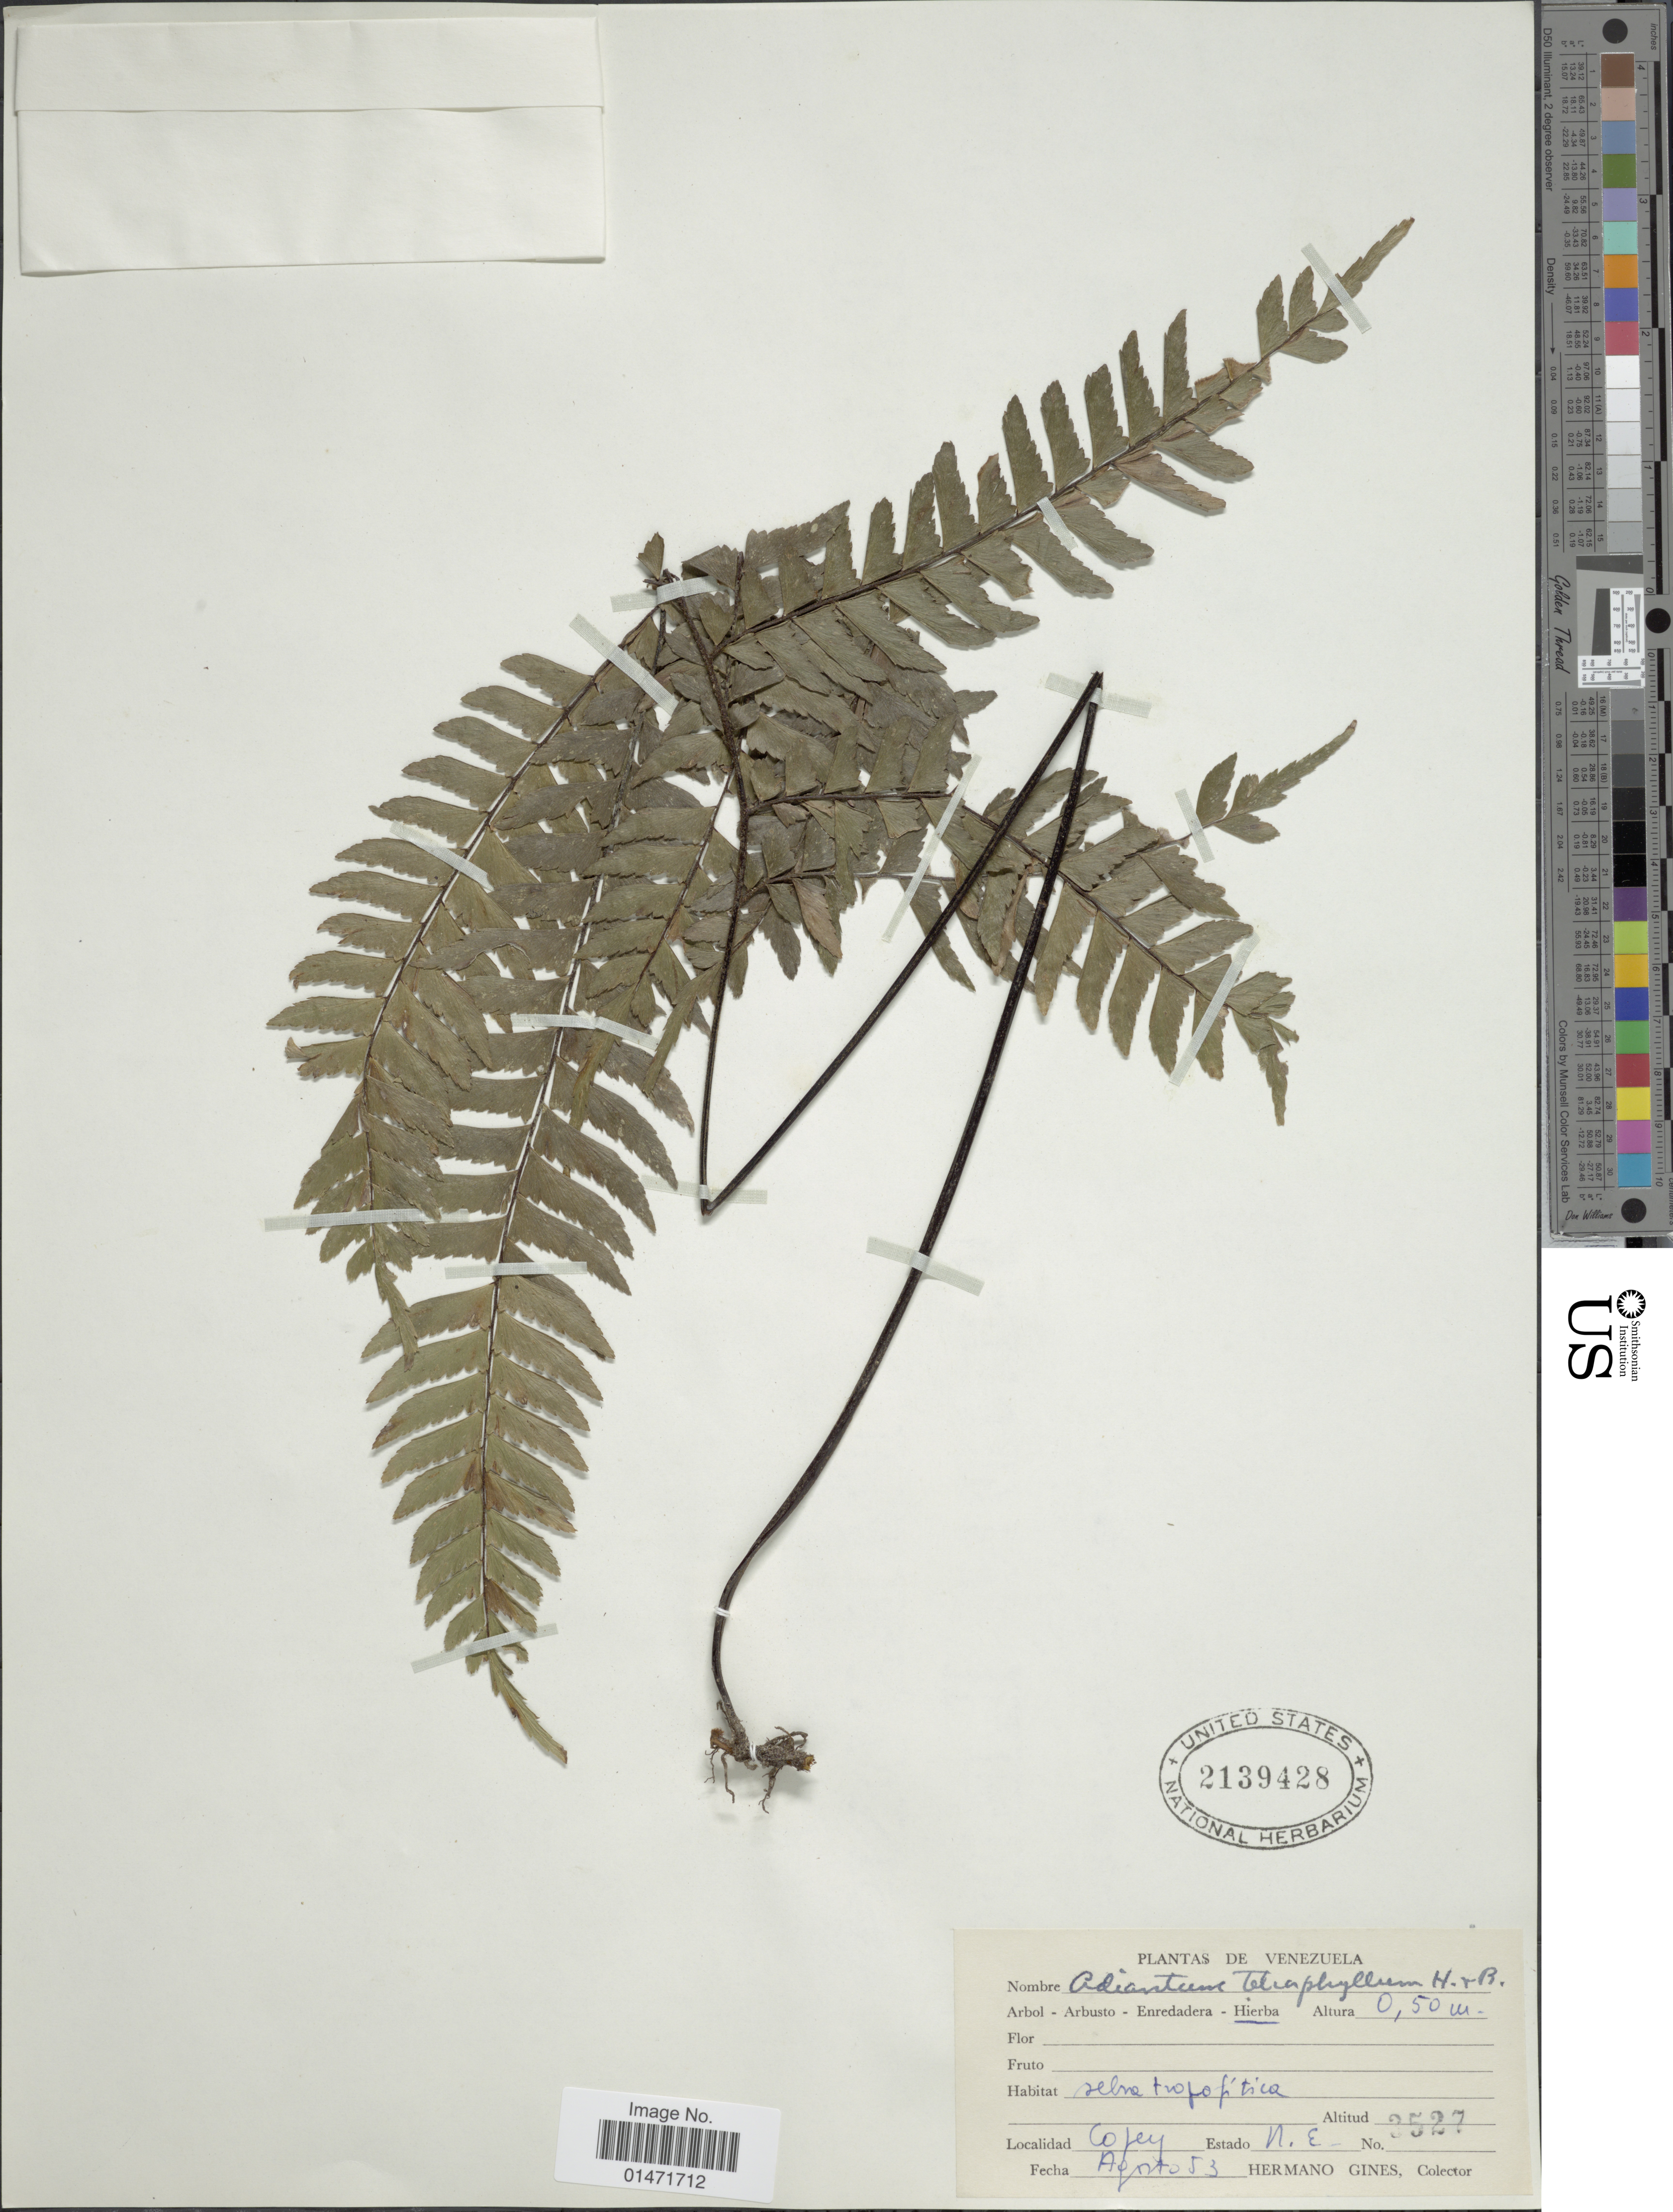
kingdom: Plantae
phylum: Tracheophyta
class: Polypodiopsida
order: Polypodiales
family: Pteridaceae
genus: Adiantum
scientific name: Adiantum tetraphyllum x A. villosum L.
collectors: Bro. Gines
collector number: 3527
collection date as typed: Transcribed d/m/y: /8/53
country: Venezuela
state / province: Nueva Esparta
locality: Copey, Estado N.E. [State of Nueva Esparta]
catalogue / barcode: US 2139428